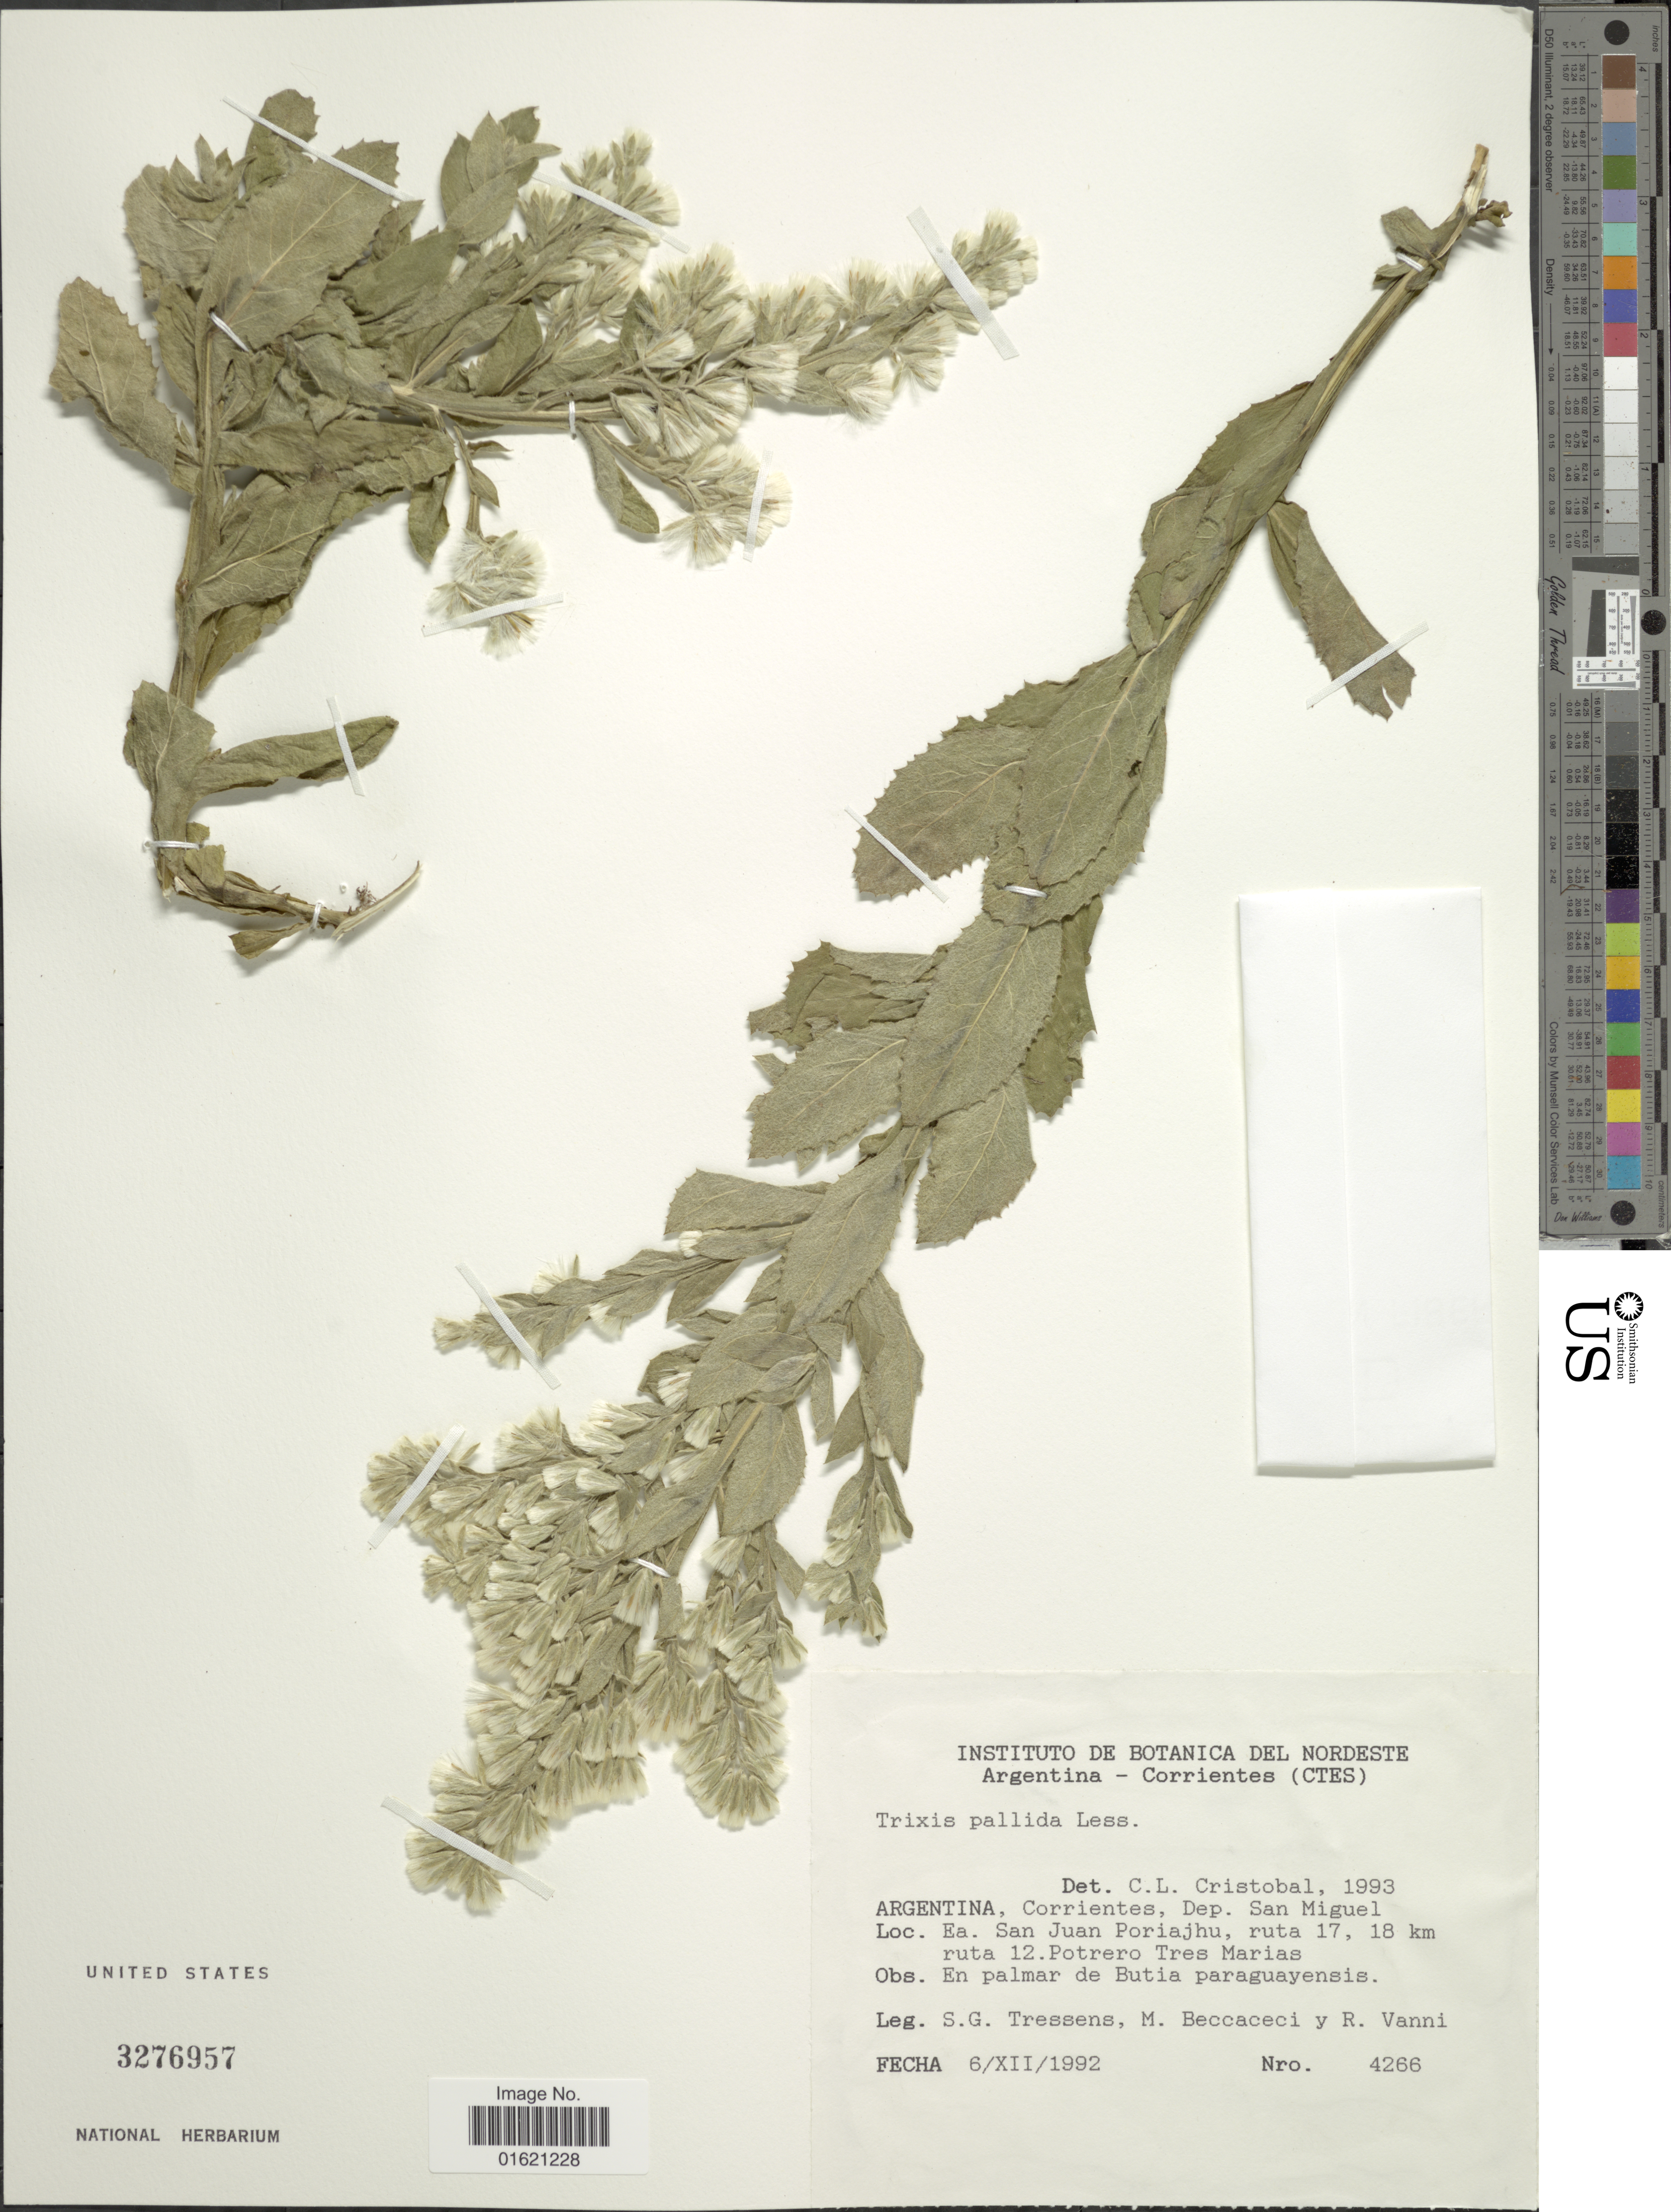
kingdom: Plantae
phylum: Tracheophyta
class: Magnoliopsida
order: Asterales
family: Asteraceae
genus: Trixis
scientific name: Trixis pallida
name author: Less.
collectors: S. Tressens, M. Beccaceci & R. Vanni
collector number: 4266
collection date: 1992-12-06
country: Argentina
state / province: Corrientes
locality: Dep, San Miguel. Ea. San Juan Poriajhu, ruta 17, 18 km ruta 12 Potrero Tres Marias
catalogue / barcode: US 3276957